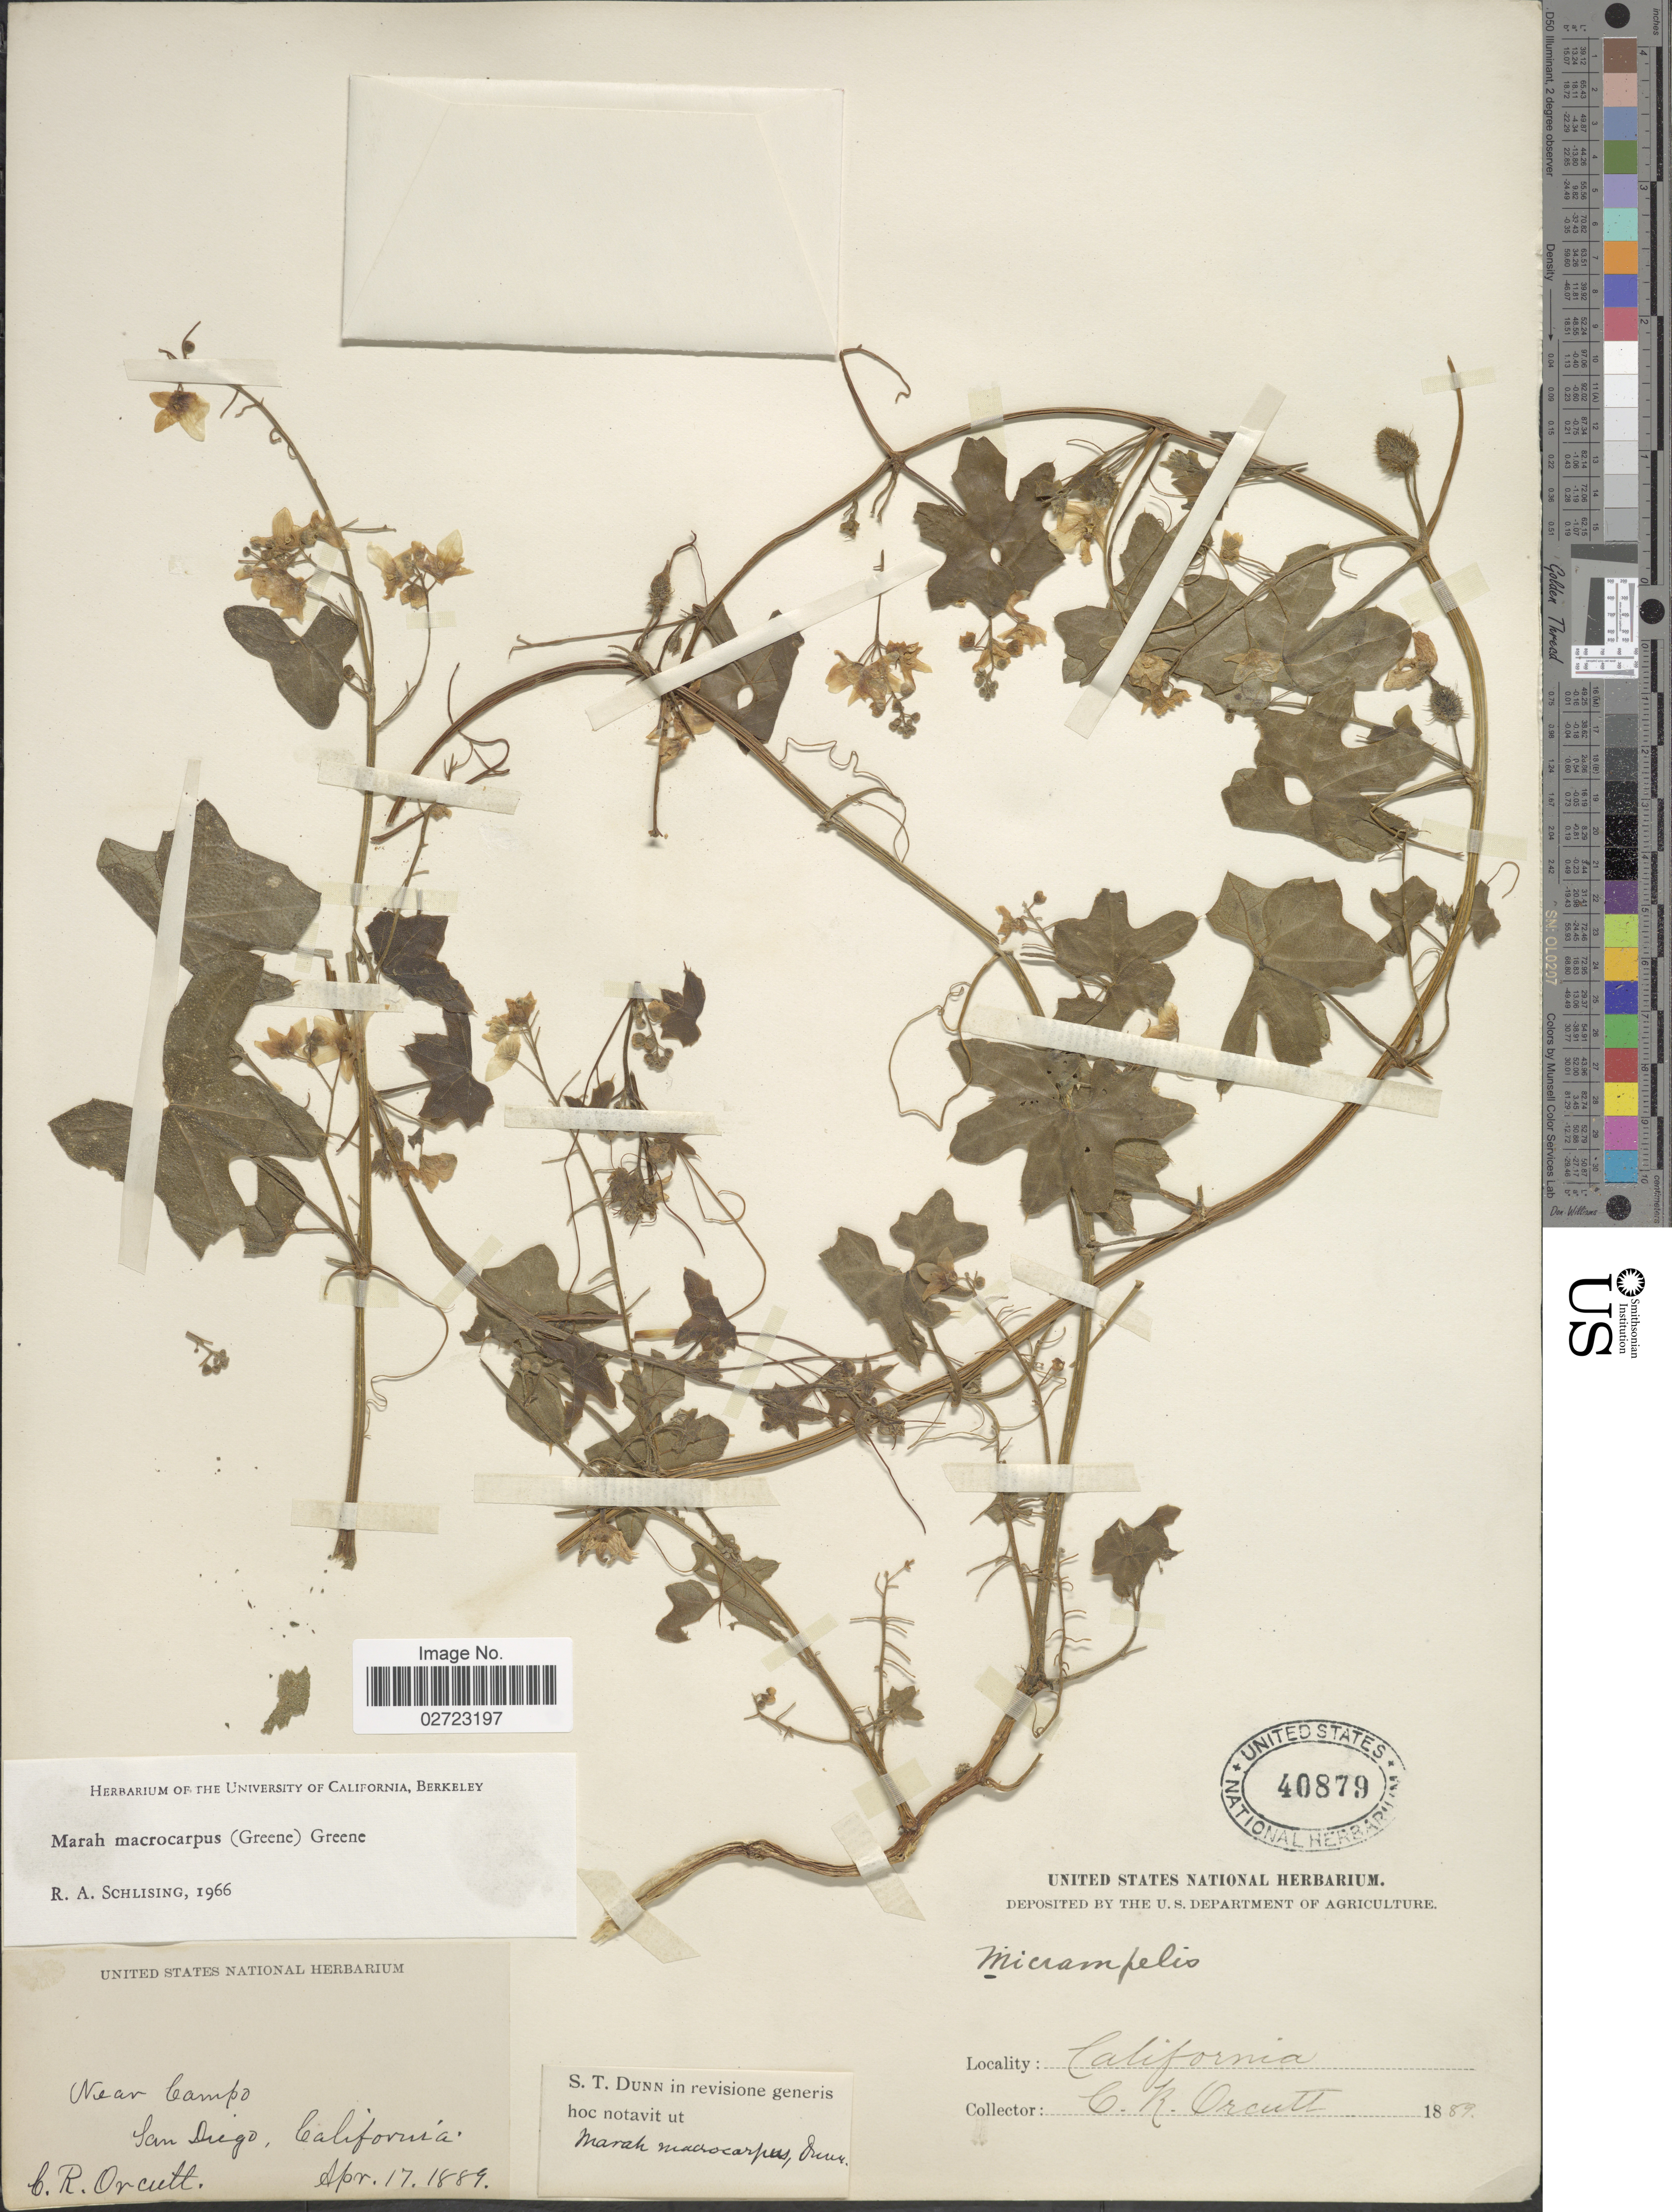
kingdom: Plantae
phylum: Tracheophyta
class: Magnoliopsida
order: Cucurbitales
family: Cucurbitaceae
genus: Marah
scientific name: Marah macrocarpa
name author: (Greene) Greene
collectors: C. R. Orcutt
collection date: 1889-04-17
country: United States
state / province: California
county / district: San Diego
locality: Near Campo, San Diego.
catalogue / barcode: US 40879